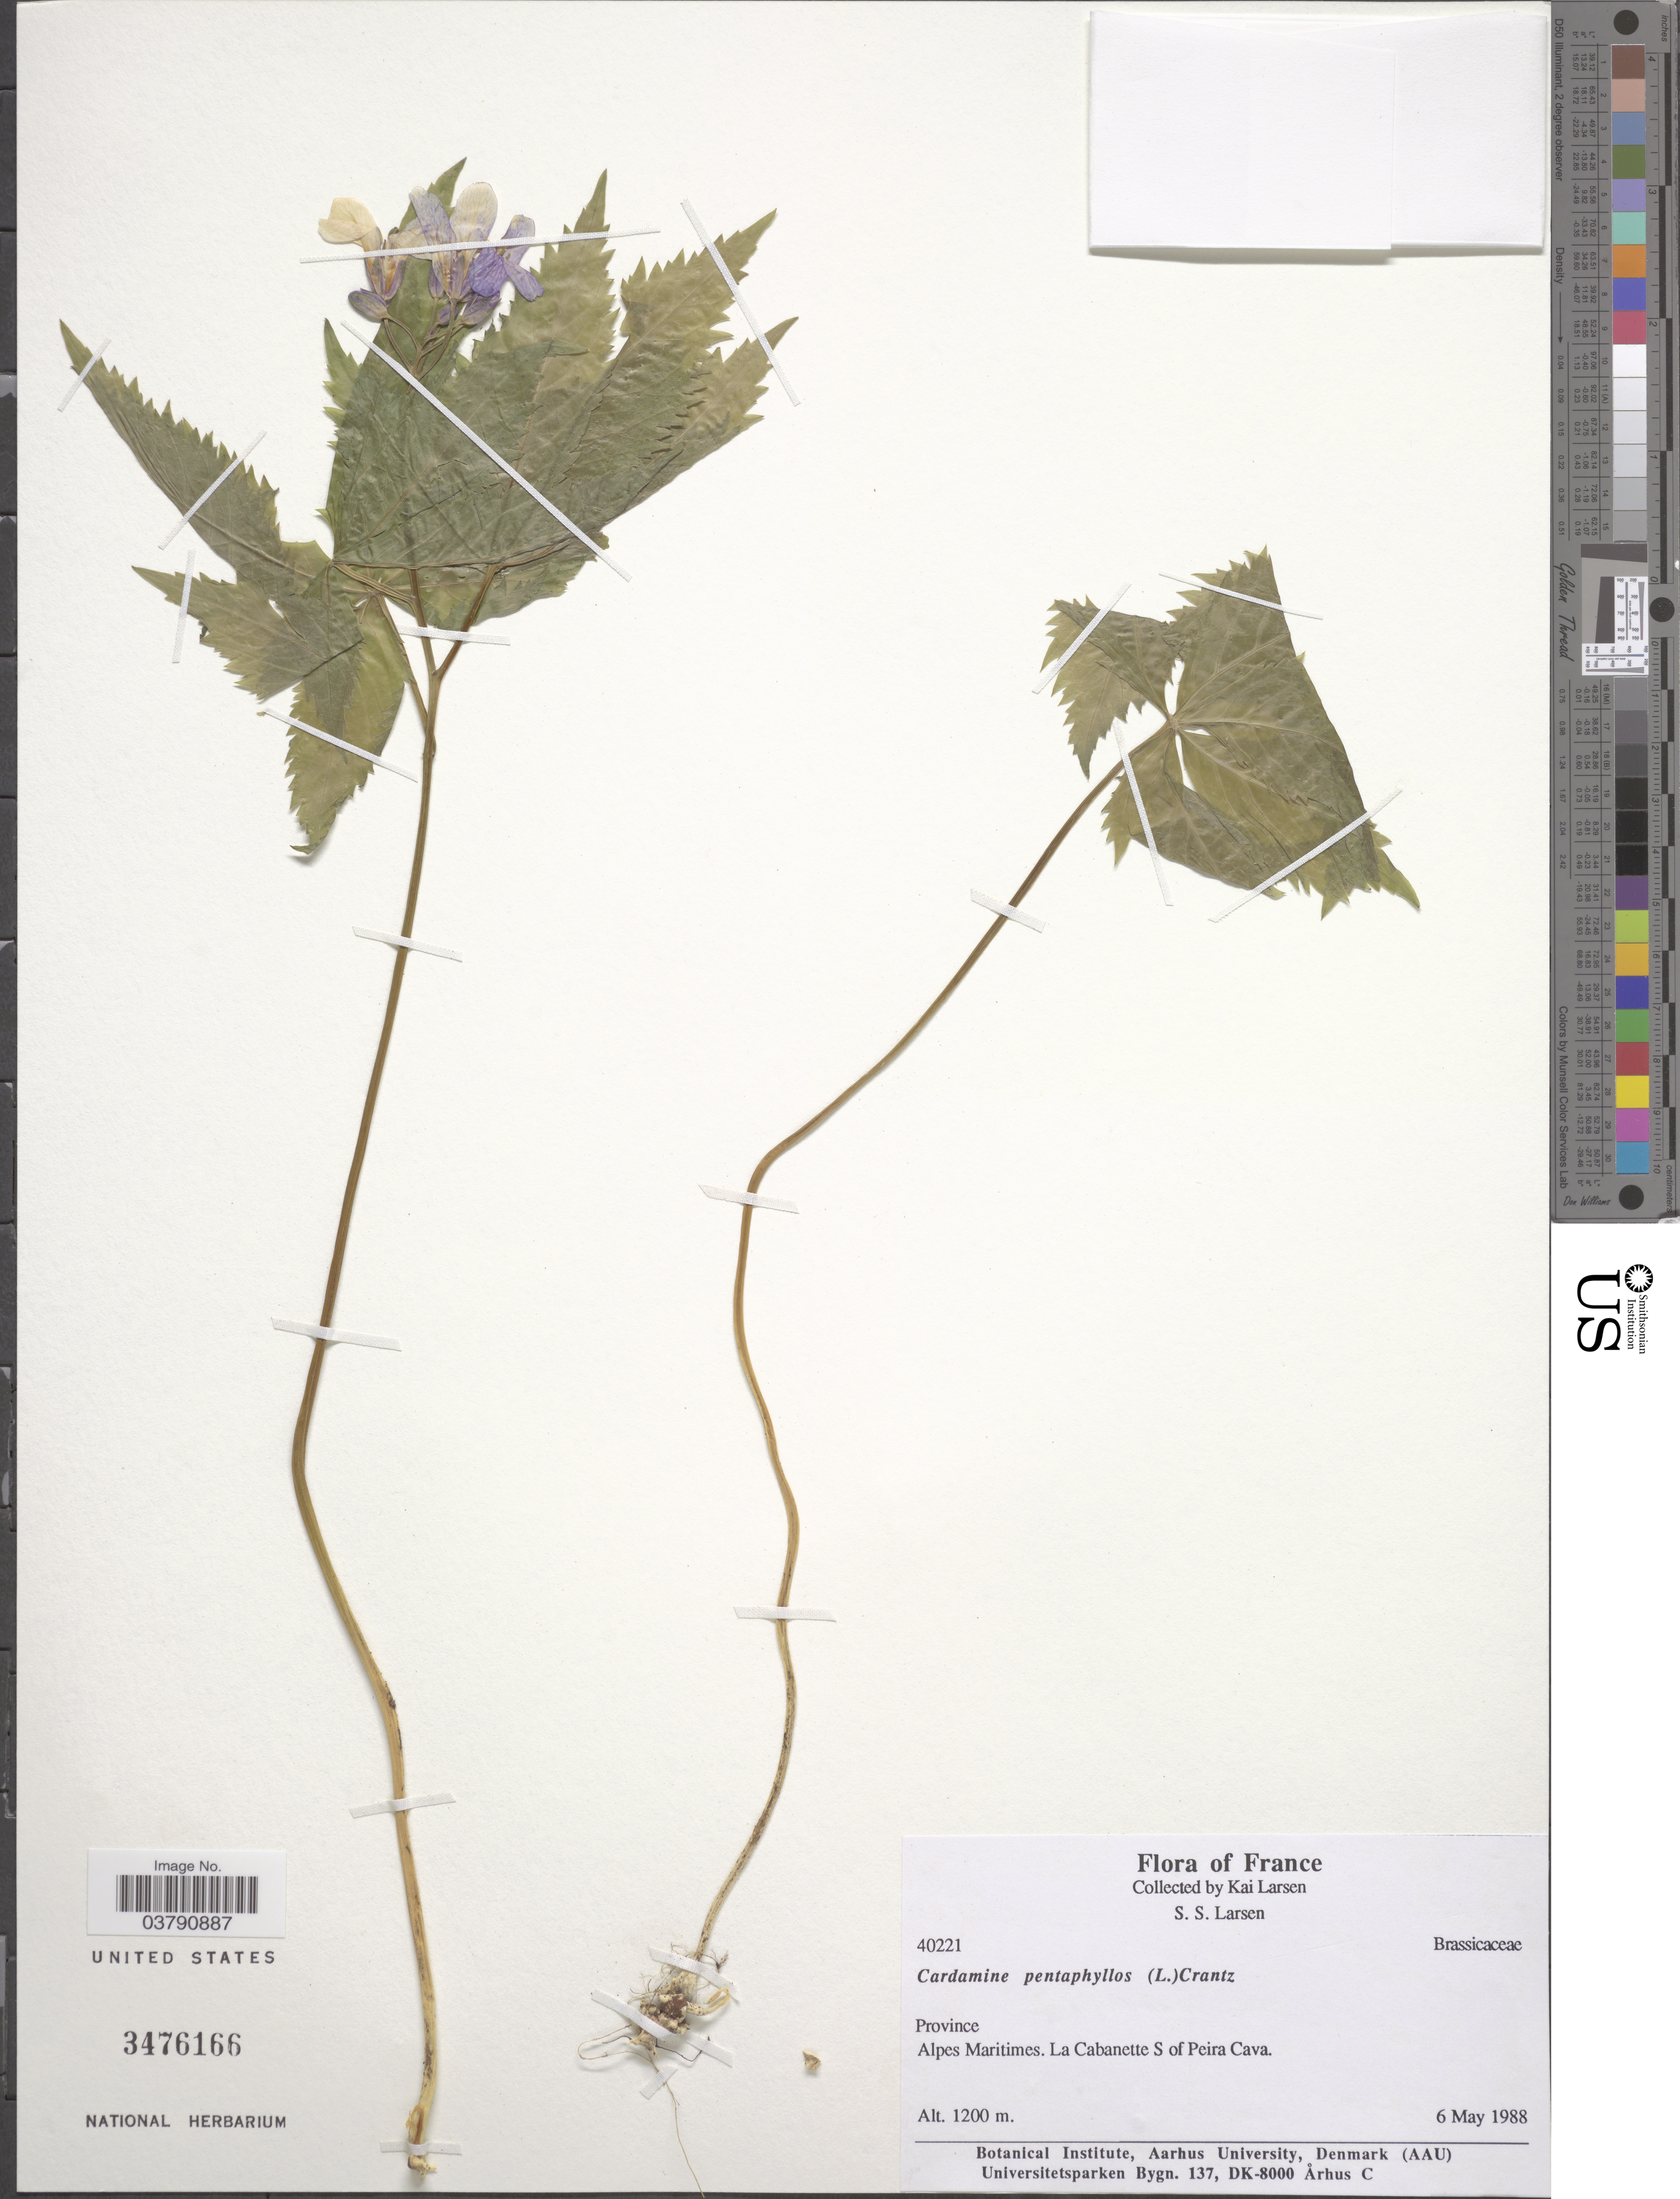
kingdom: Plantae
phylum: Tracheophyta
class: Magnoliopsida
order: Brassicales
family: Brassicaceae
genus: Cardamine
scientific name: Cardamine pentaphylla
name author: W.T. Aiton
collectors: K. Larsen & S. Larsen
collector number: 40221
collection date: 1988-05-06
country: France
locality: Province Alpes Maritimes. La Cabanette S of Peira Cava.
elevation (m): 1200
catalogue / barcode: US 3476166